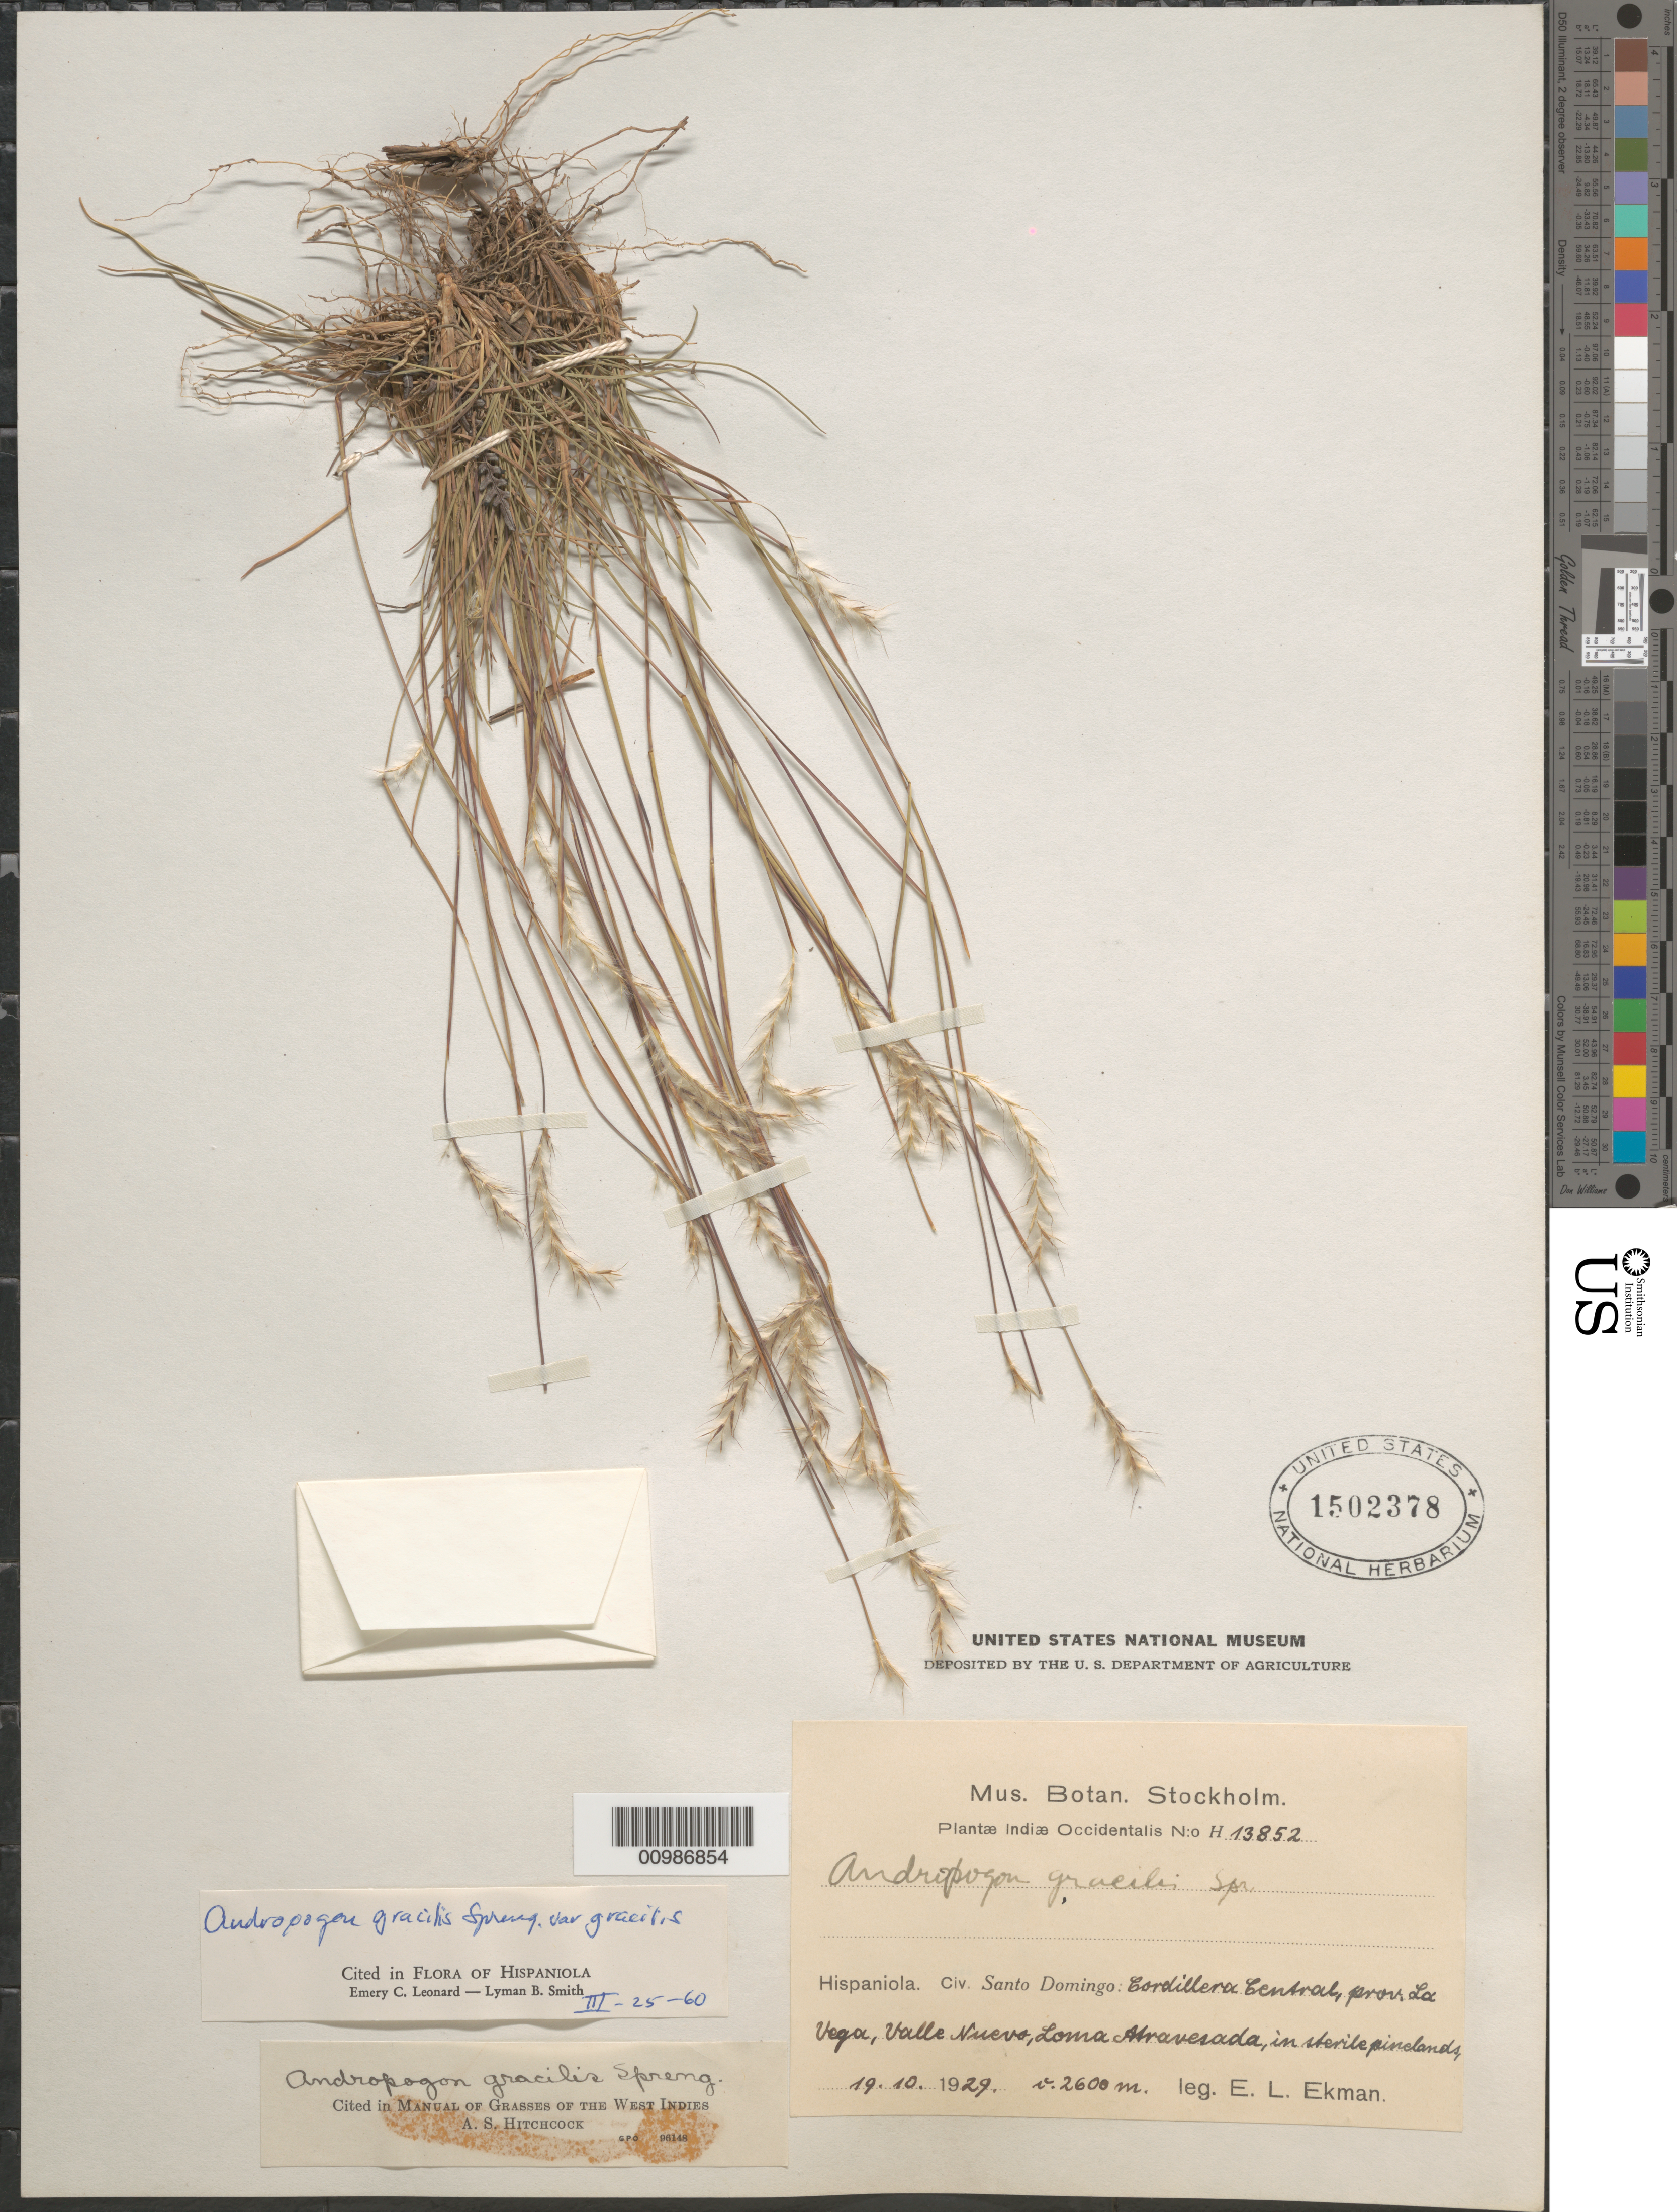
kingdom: Plantae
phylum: Tracheophyta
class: Liliopsida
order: Poales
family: Poaceae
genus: Andropogon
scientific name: Andropogon gracilis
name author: Spreng.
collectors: E. L. Ekman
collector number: H 13852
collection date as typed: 19 Oct 1929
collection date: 1929-10-19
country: Dominican Republic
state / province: La Vega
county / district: Santo Domingo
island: Hispaniola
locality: Cordillera Central , Valle Nuevo, Loma Atravesada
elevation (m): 2600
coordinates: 0 N, 0 E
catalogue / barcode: US 1502378